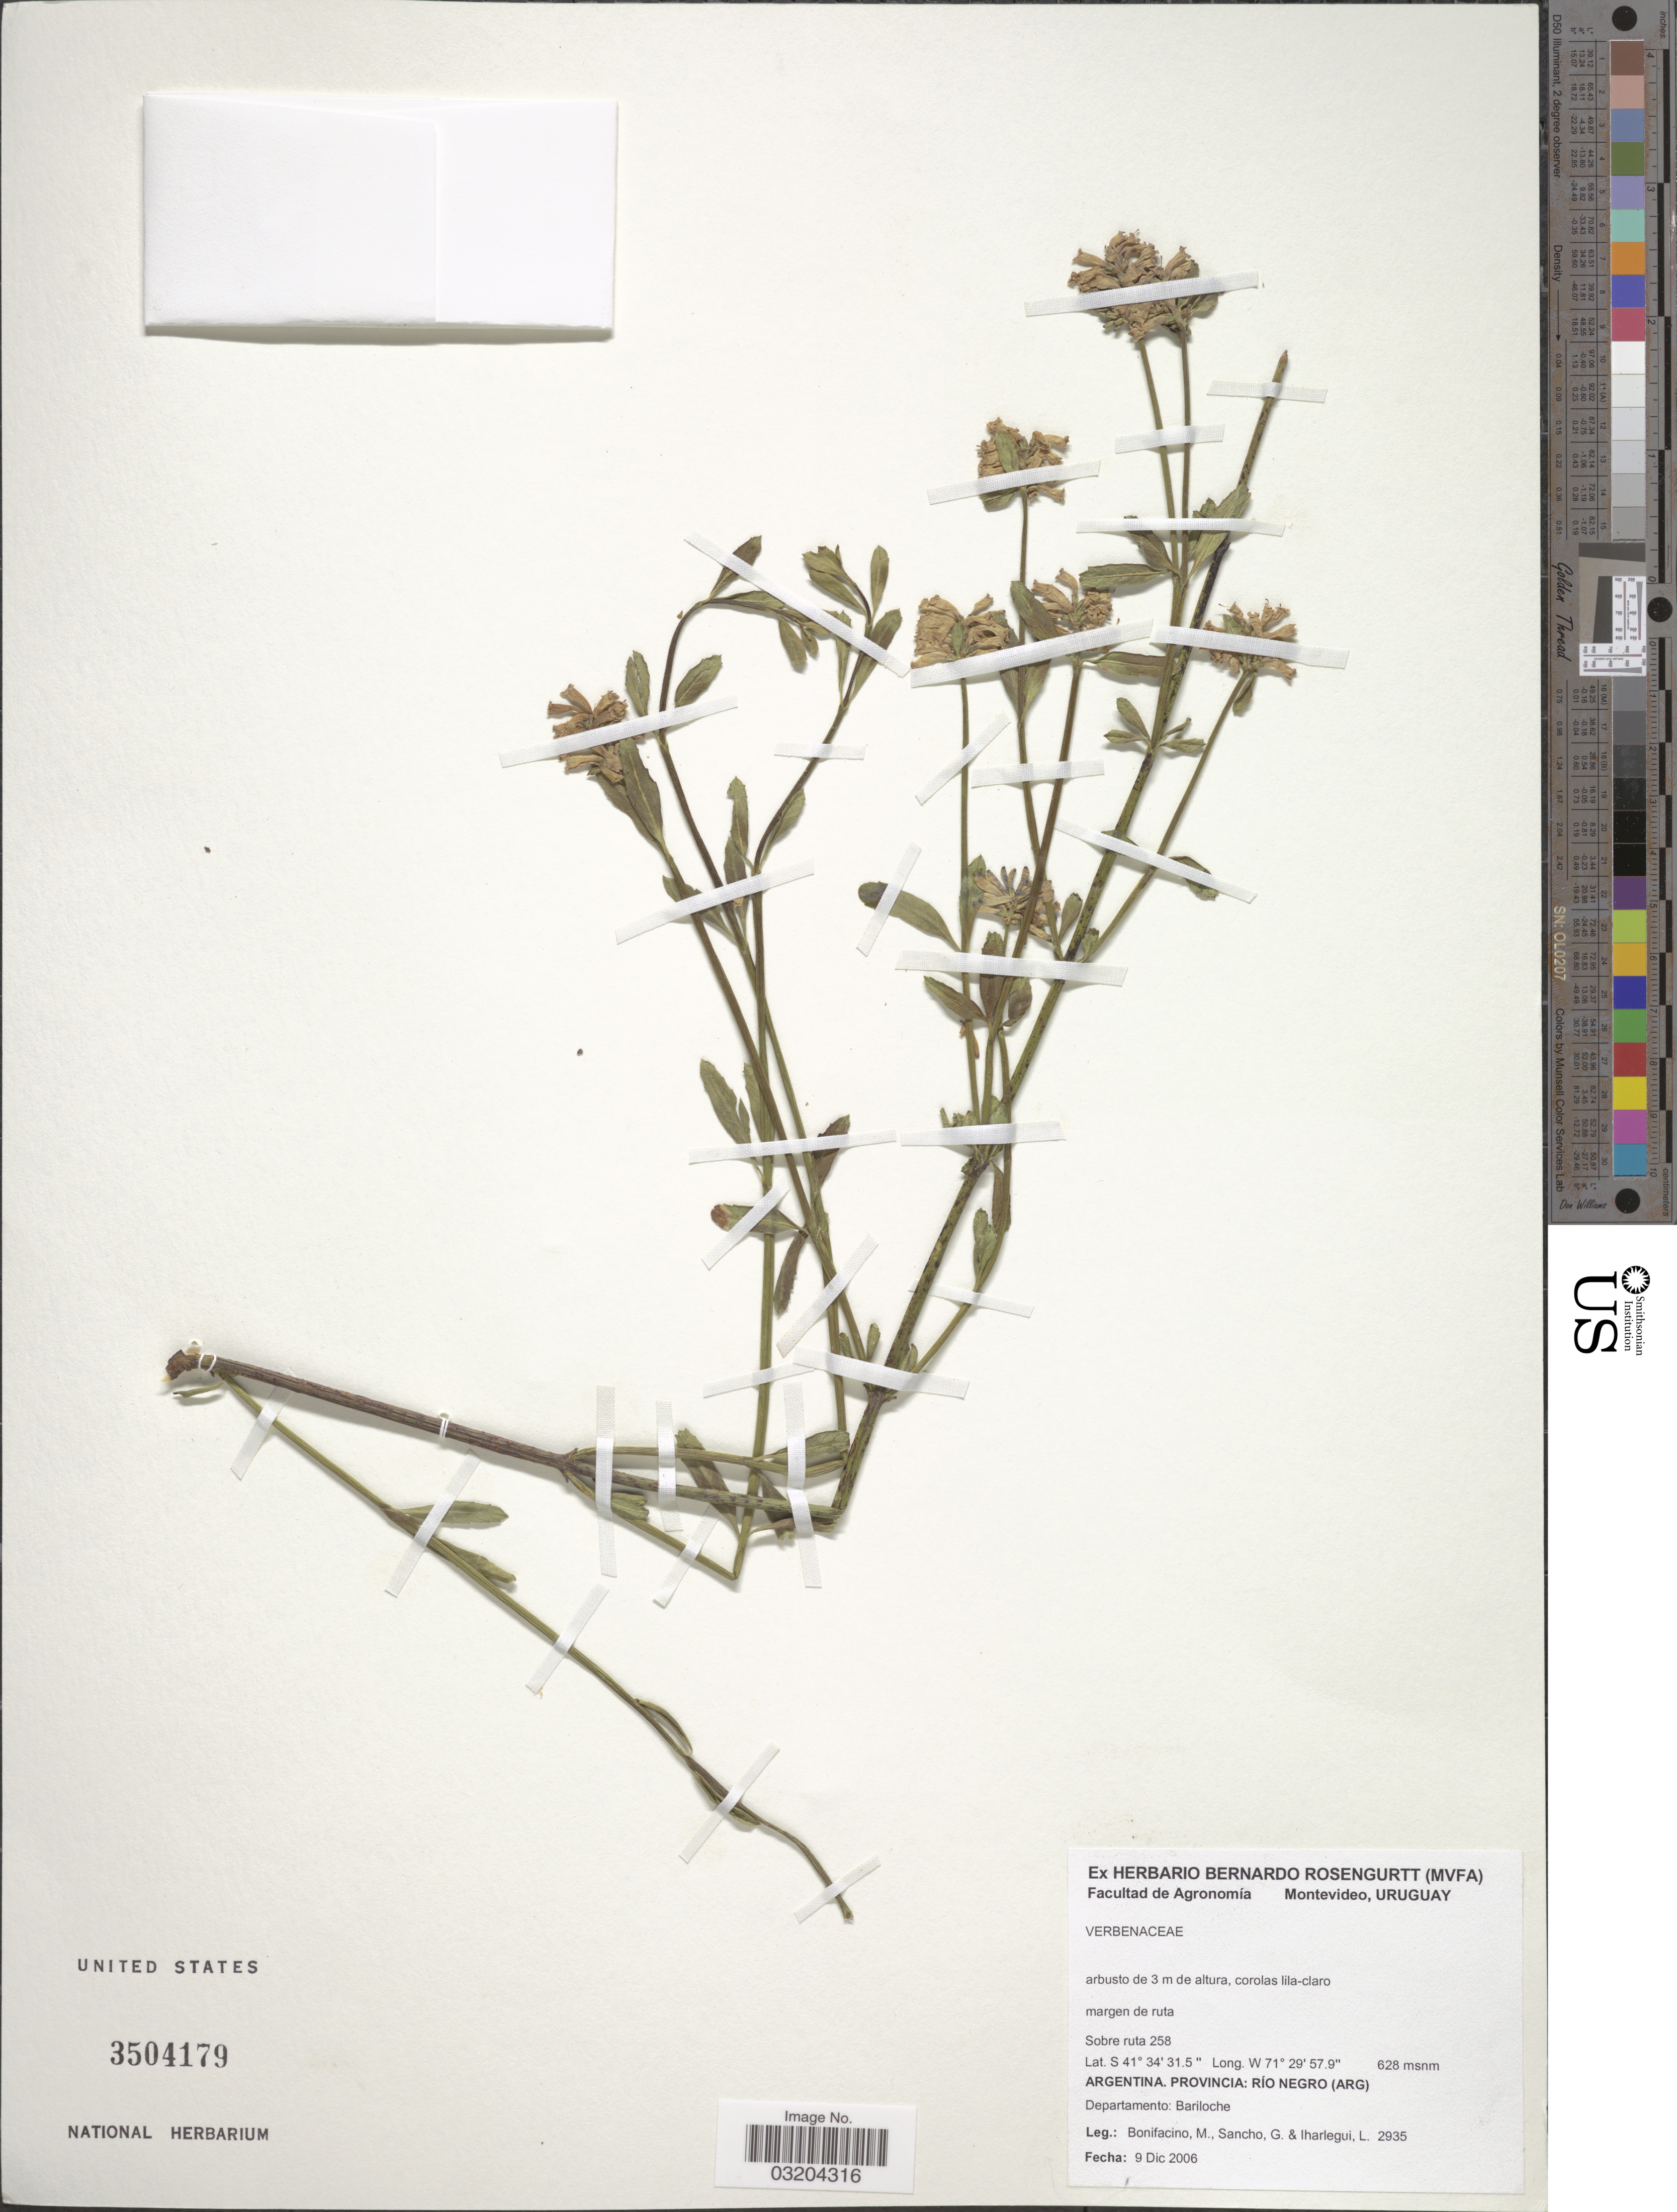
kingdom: Plantae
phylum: Tracheophyta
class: Magnoliopsida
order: Lamiales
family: Verbenaceae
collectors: M. Bonifacino, G. Sancho & L. Iharlegui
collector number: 2935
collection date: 2006-12-09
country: Argentina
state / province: Rio Negro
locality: Sobre ruta 258. Departamento: Bariloche.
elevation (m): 628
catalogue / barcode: US 3504179